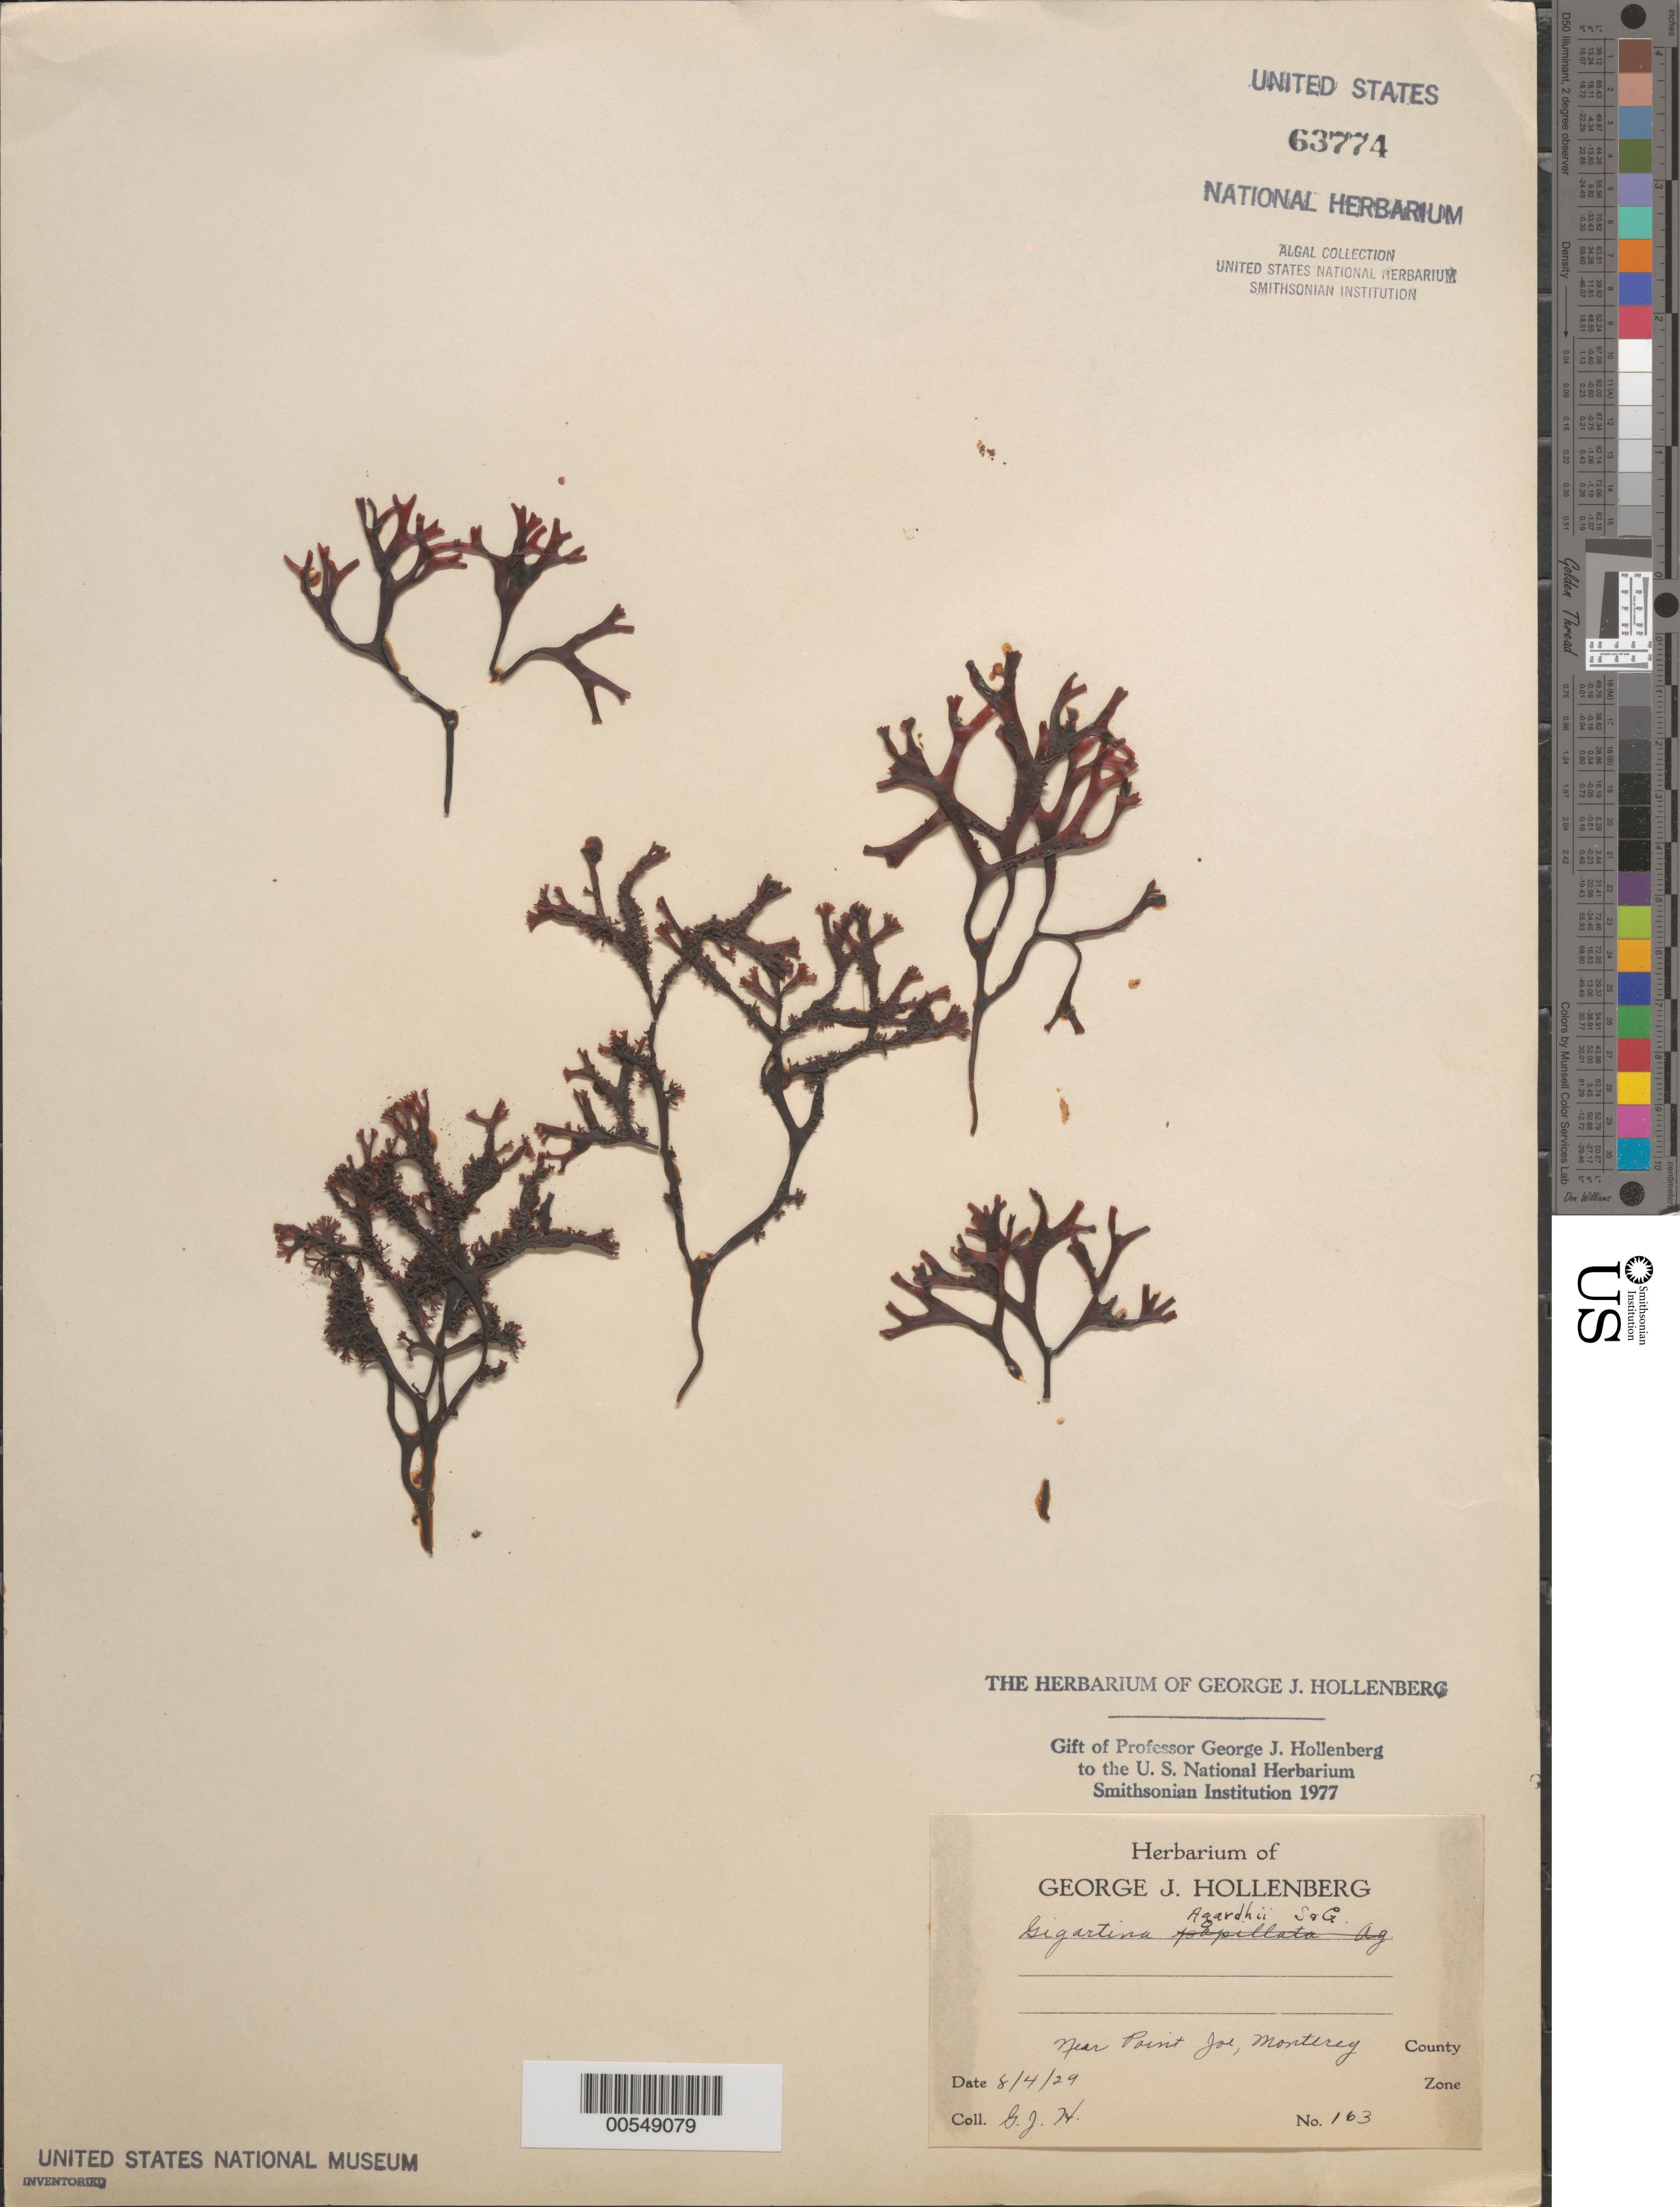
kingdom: Plantae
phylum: Rhodophyta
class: Florideophyceae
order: Gigartinales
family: Phyllophoraceae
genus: Mastocarpus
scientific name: Mastocarpus agardhii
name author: (Setchell & N.L. Gardner) S.C. Lindstrom et al.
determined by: Algae name updating Project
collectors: G. Hollenberg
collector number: GJH 163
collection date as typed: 04 Aug 1929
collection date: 1929-08-04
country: United States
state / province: California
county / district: Monterey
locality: Near Point Joe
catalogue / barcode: US 63774